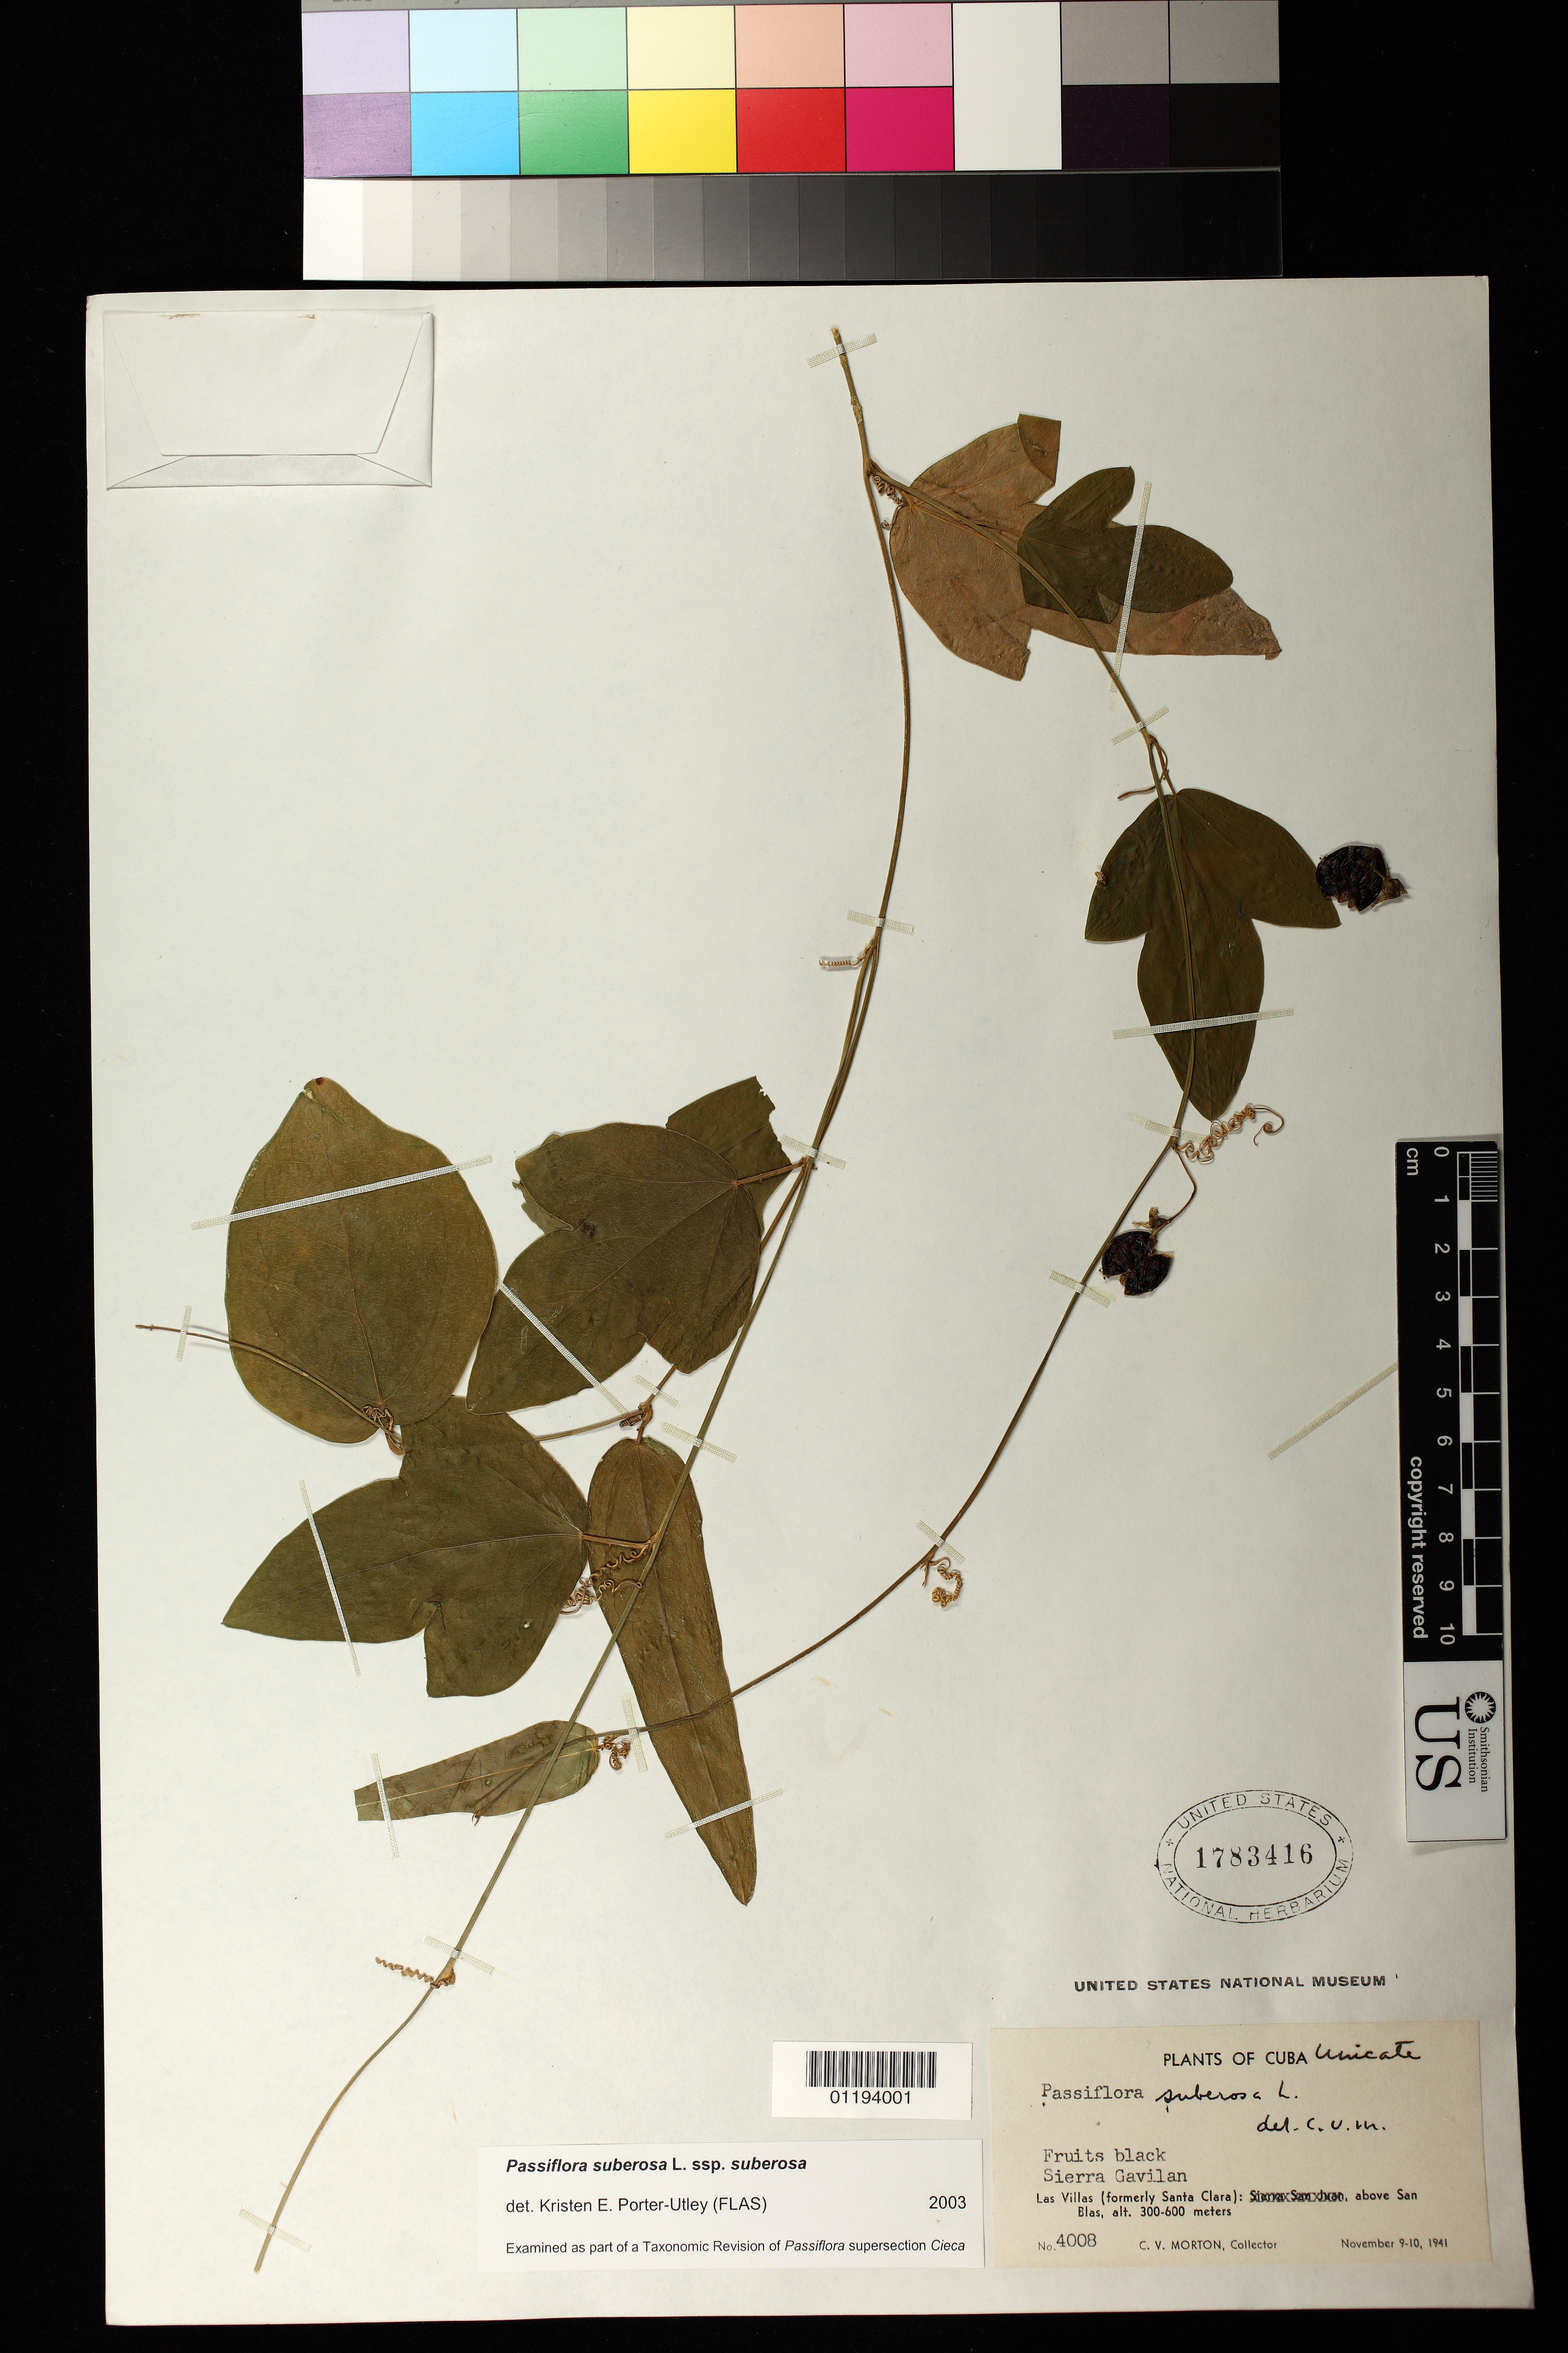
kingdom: Plantae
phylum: Tracheophyta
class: Magnoliopsida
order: Malpighiales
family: Passifloraceae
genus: Passiflora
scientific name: Passiflora suberosa subsp. suberosa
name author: L.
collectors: C. V. Morton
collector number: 4008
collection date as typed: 1941 Nov 09 1941 Nov 10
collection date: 1941-11-09/1941-11-10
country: Cuba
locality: Sierra Gavilan Las Villas (formerly Santa Clara): above San Blas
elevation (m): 300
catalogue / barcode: US 1783416